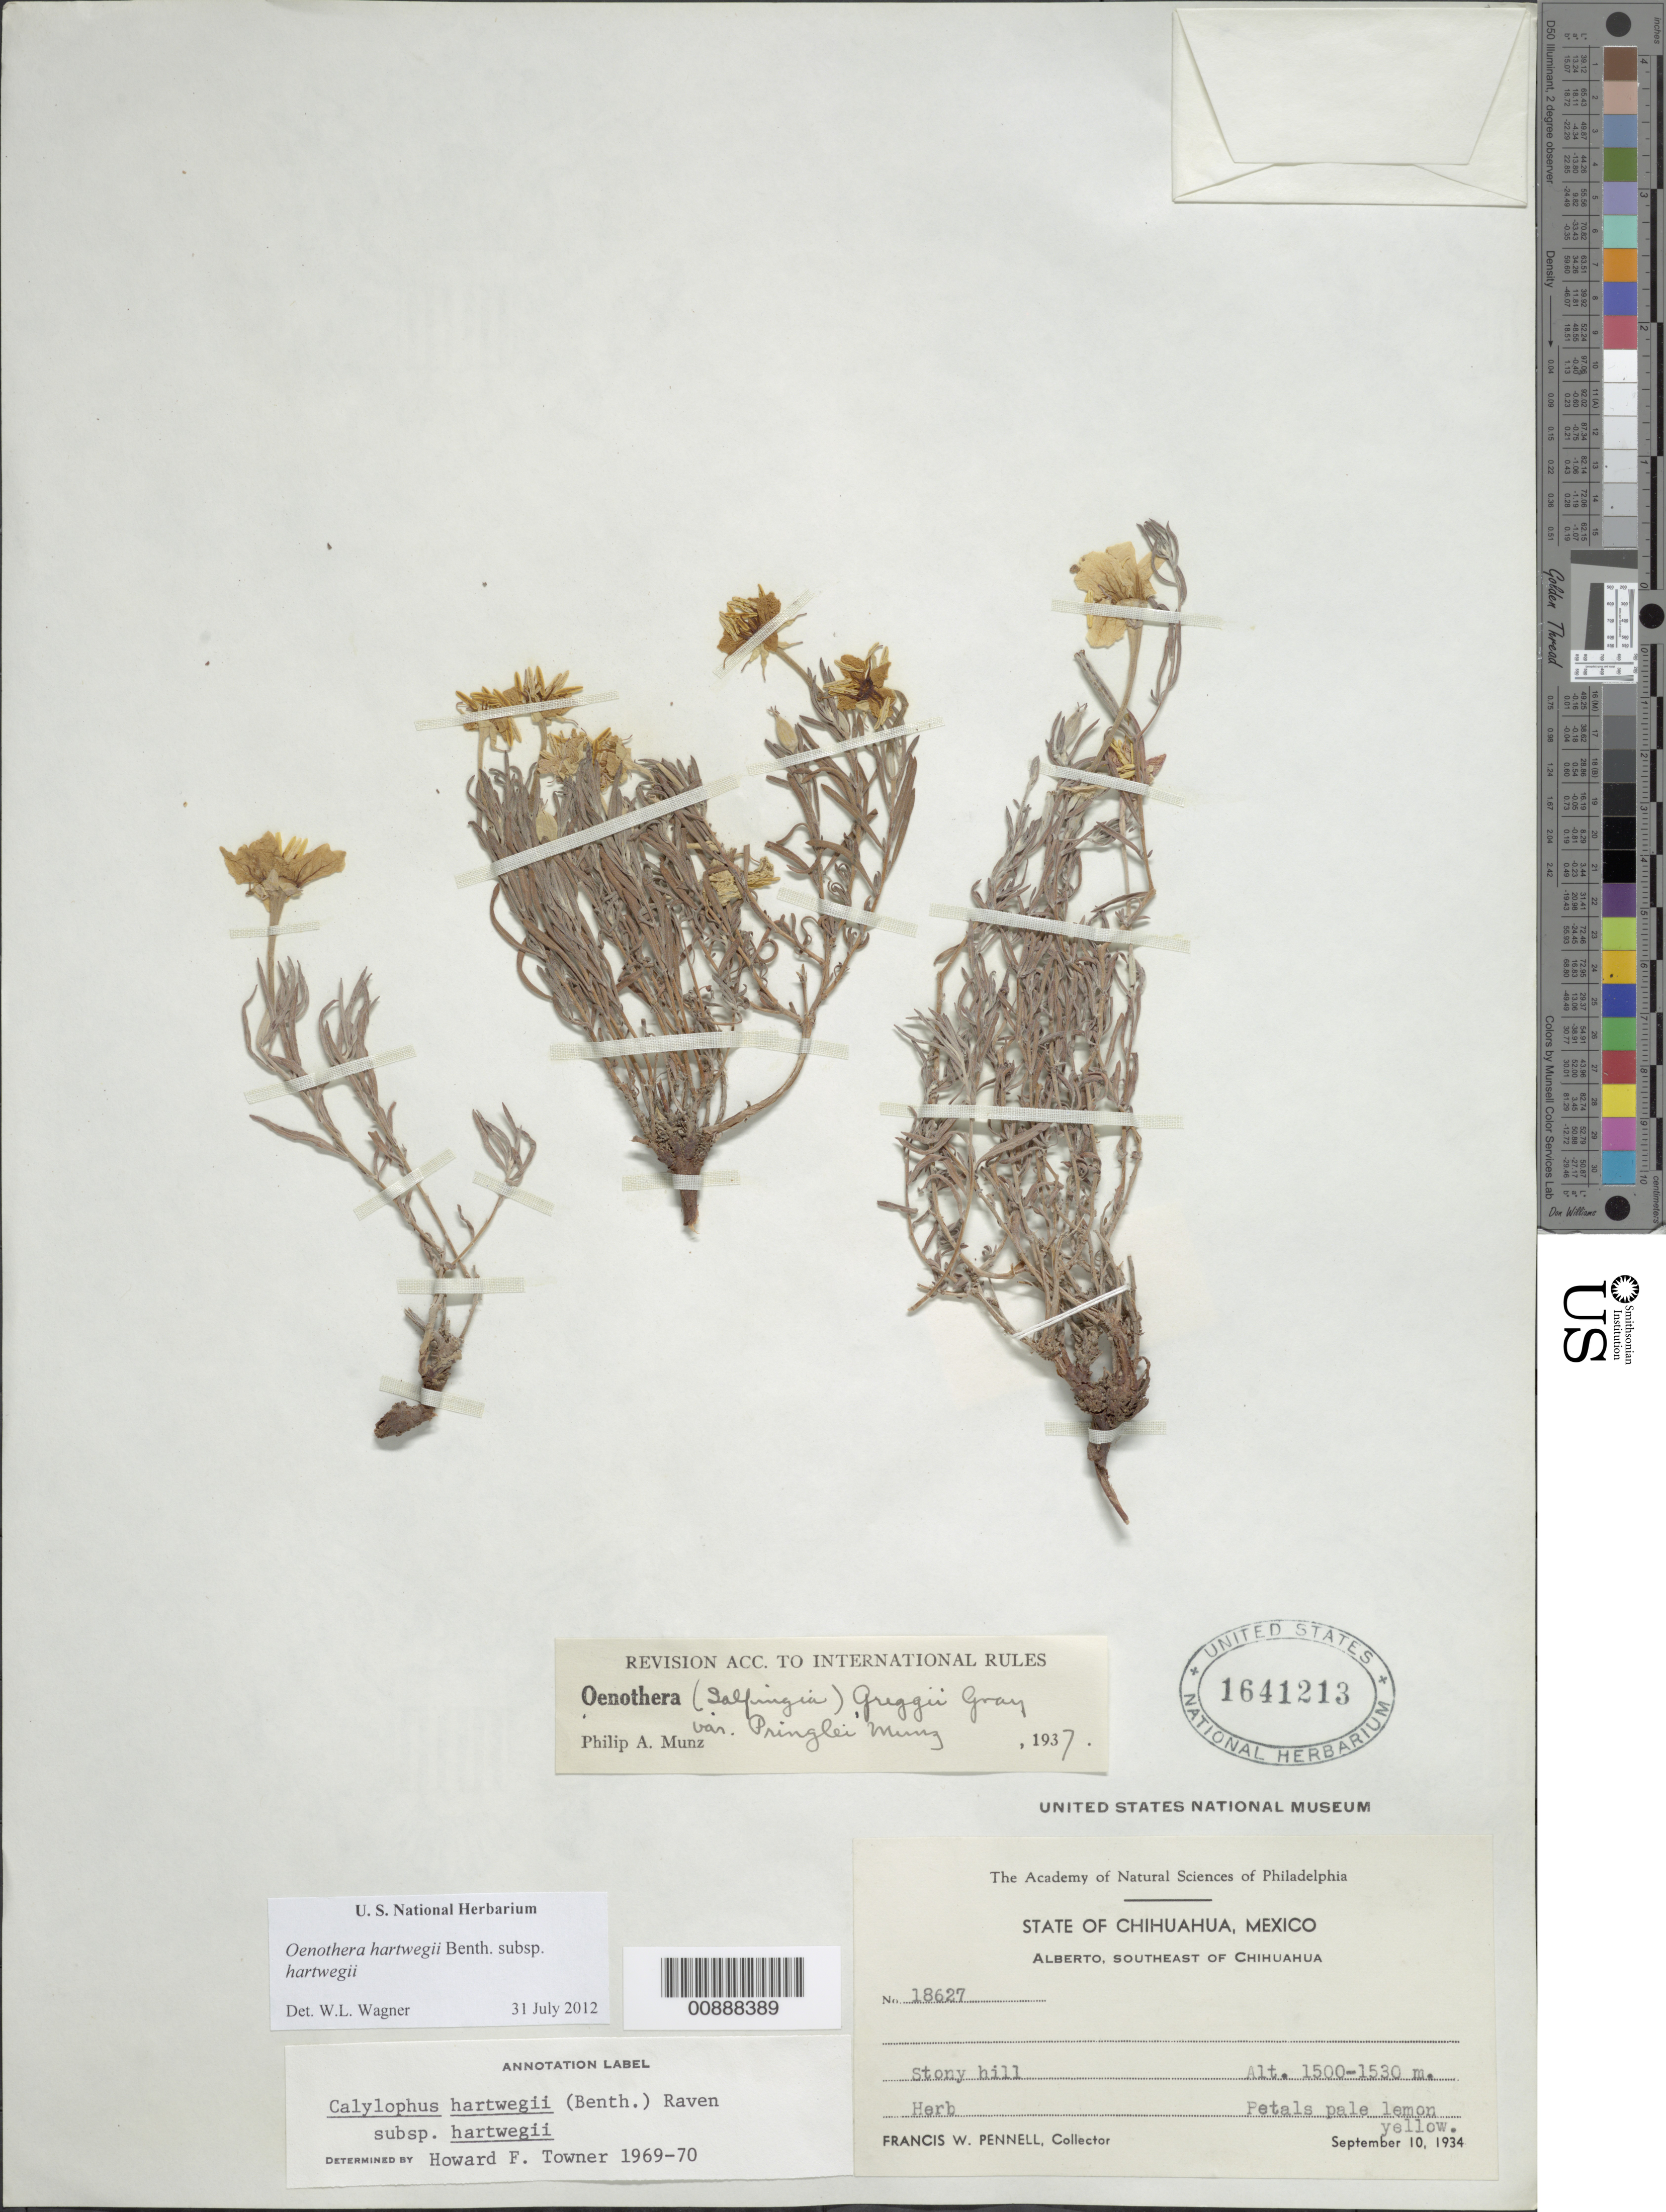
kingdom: Plantae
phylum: Tracheophyta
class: Magnoliopsida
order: Myrtales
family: Onagraceae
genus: Oenothera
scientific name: Oenothera hartwegii subsp. hartwegii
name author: Benth.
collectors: F. W. Pennell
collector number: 18627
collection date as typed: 10 Sep 1934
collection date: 1934-09-10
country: Mexico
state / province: Chihuahua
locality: Alberto, southeast of Chihuahua.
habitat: Stony hill.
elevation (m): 1530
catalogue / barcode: US 1641213